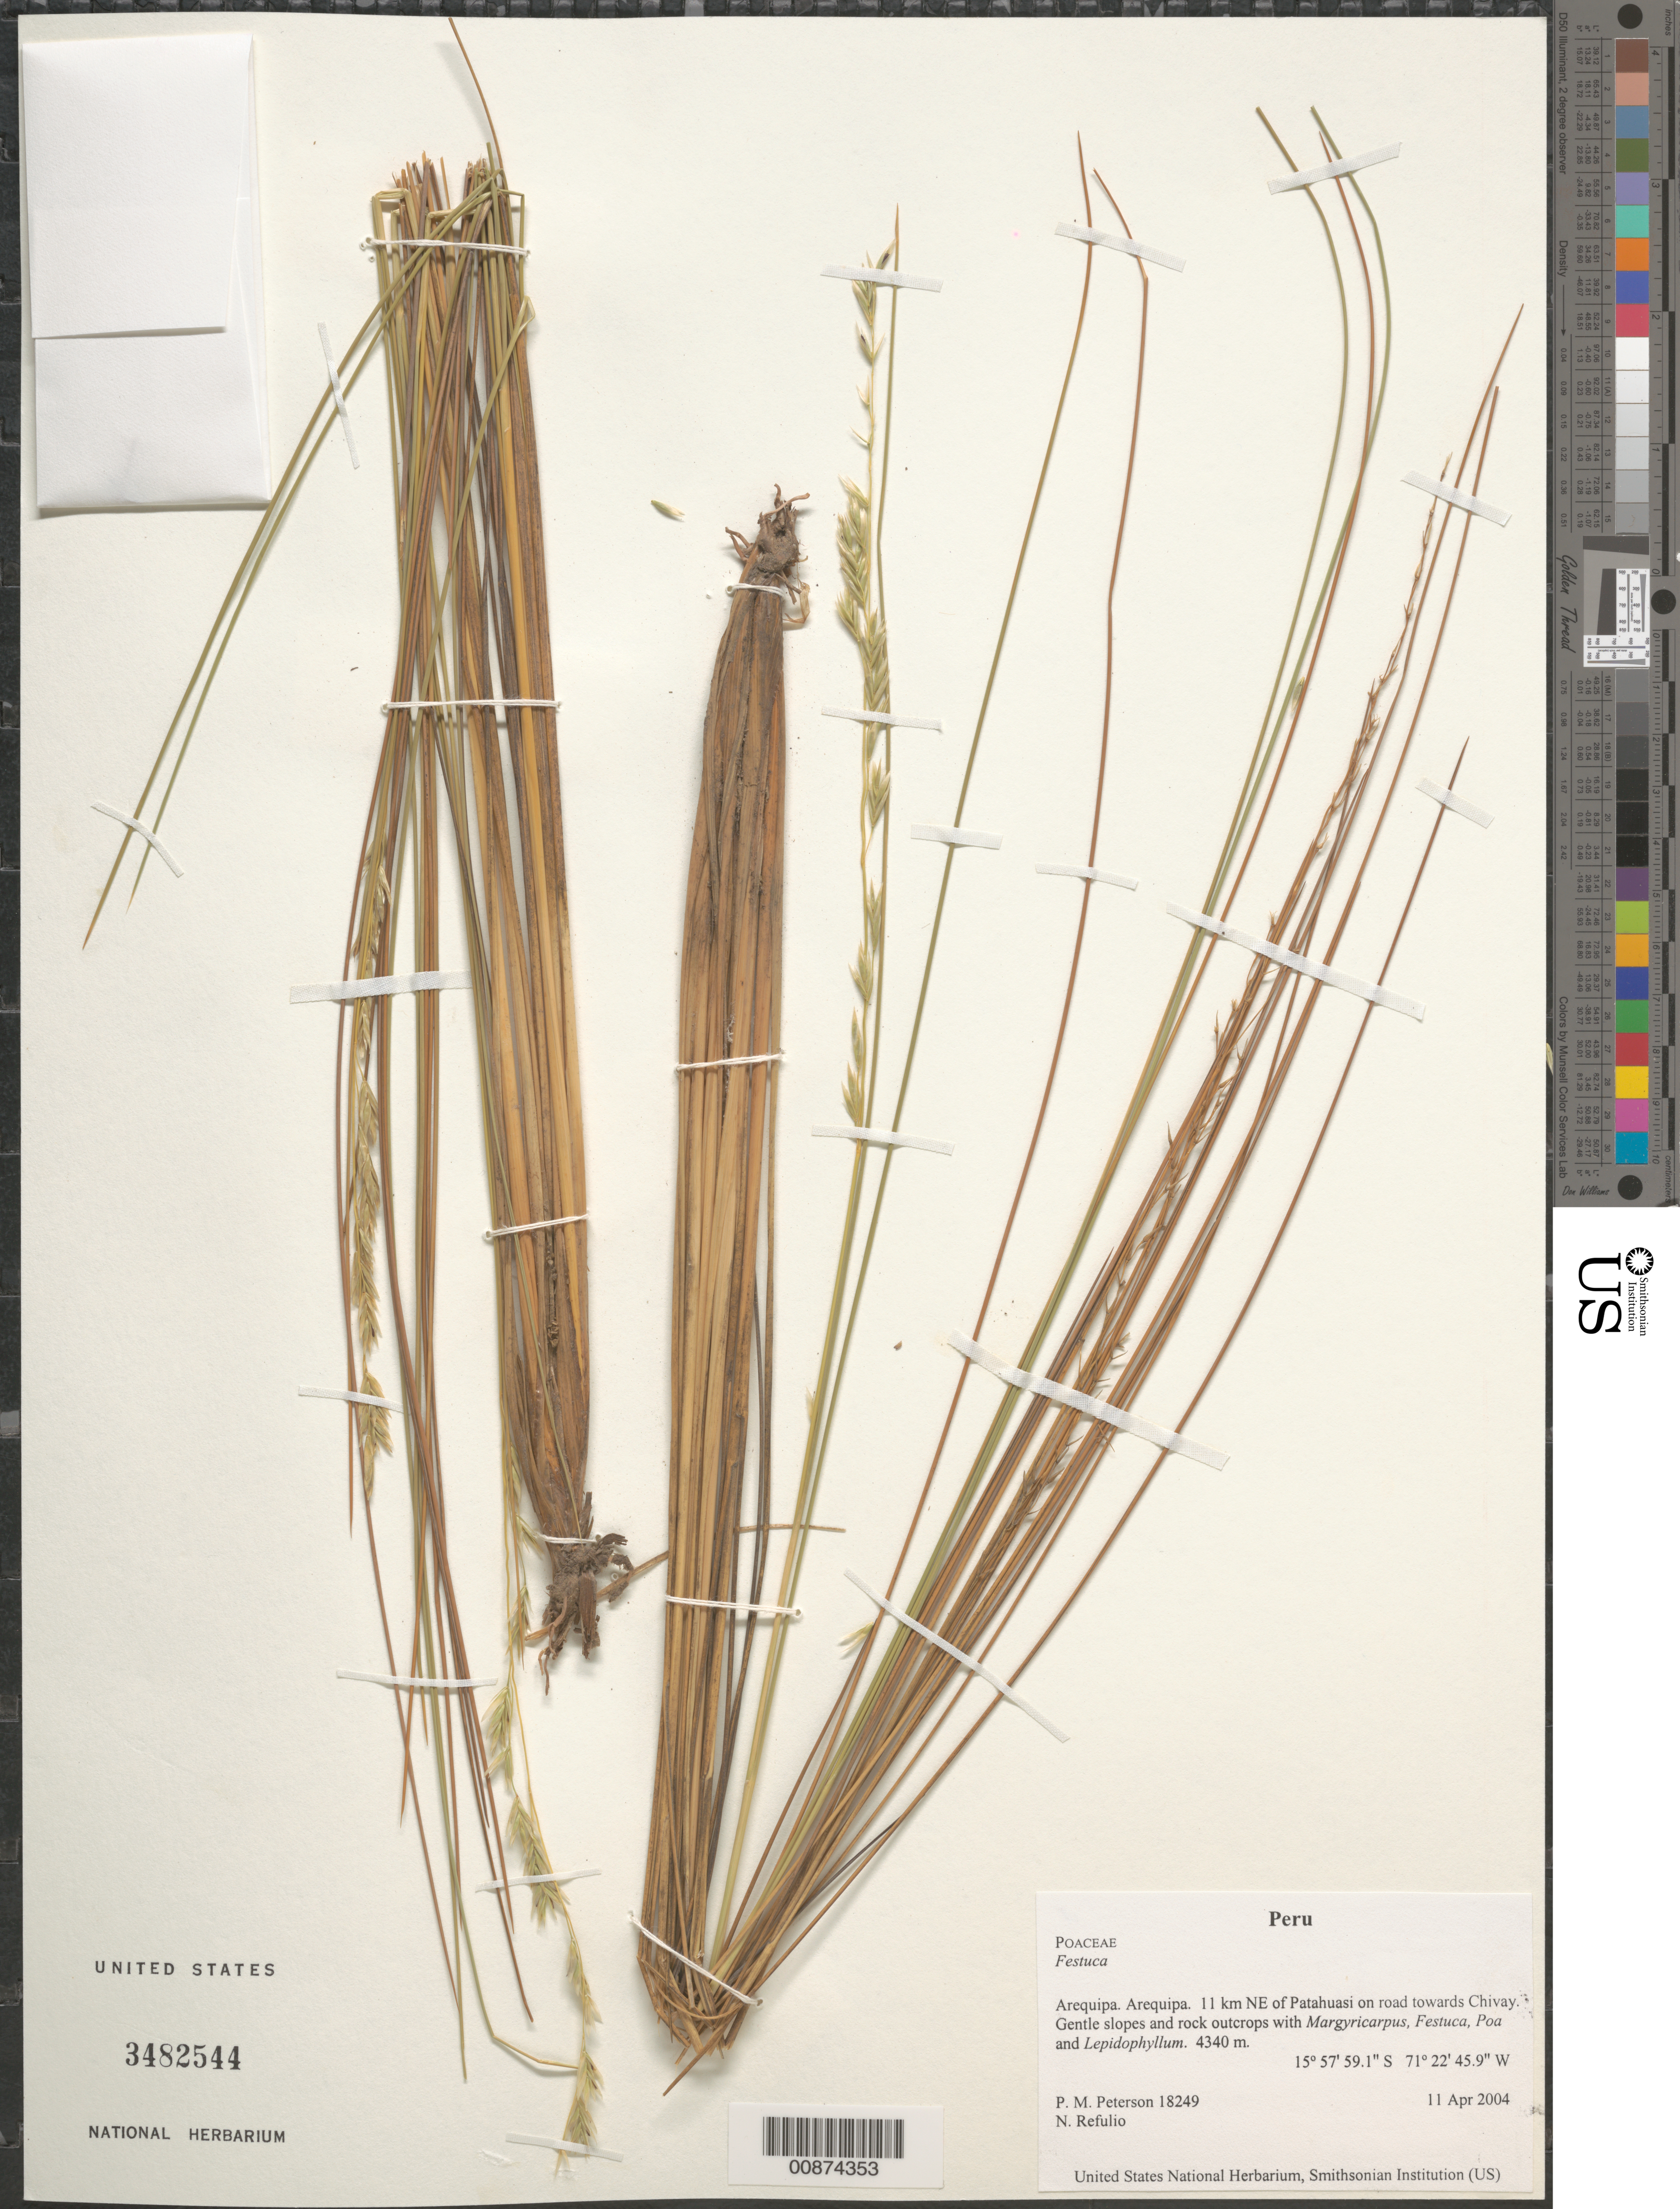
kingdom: Plantae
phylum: Tracheophyta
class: Liliopsida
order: Poales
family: Poaceae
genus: Festuca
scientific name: Festuca sp.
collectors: P. M. Peterson & N. Refulio-Rodríguez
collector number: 18249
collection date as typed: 11 Apr 2004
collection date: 2004-04-11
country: Peru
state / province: Arequipa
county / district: Arequipa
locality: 11 km NE of Patahuasi on road towards Chivay. Gentle slopes and rock outcrops with Margyricarpus, Festuca, Poa and Lepidophyllum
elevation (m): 4340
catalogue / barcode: US 3482544